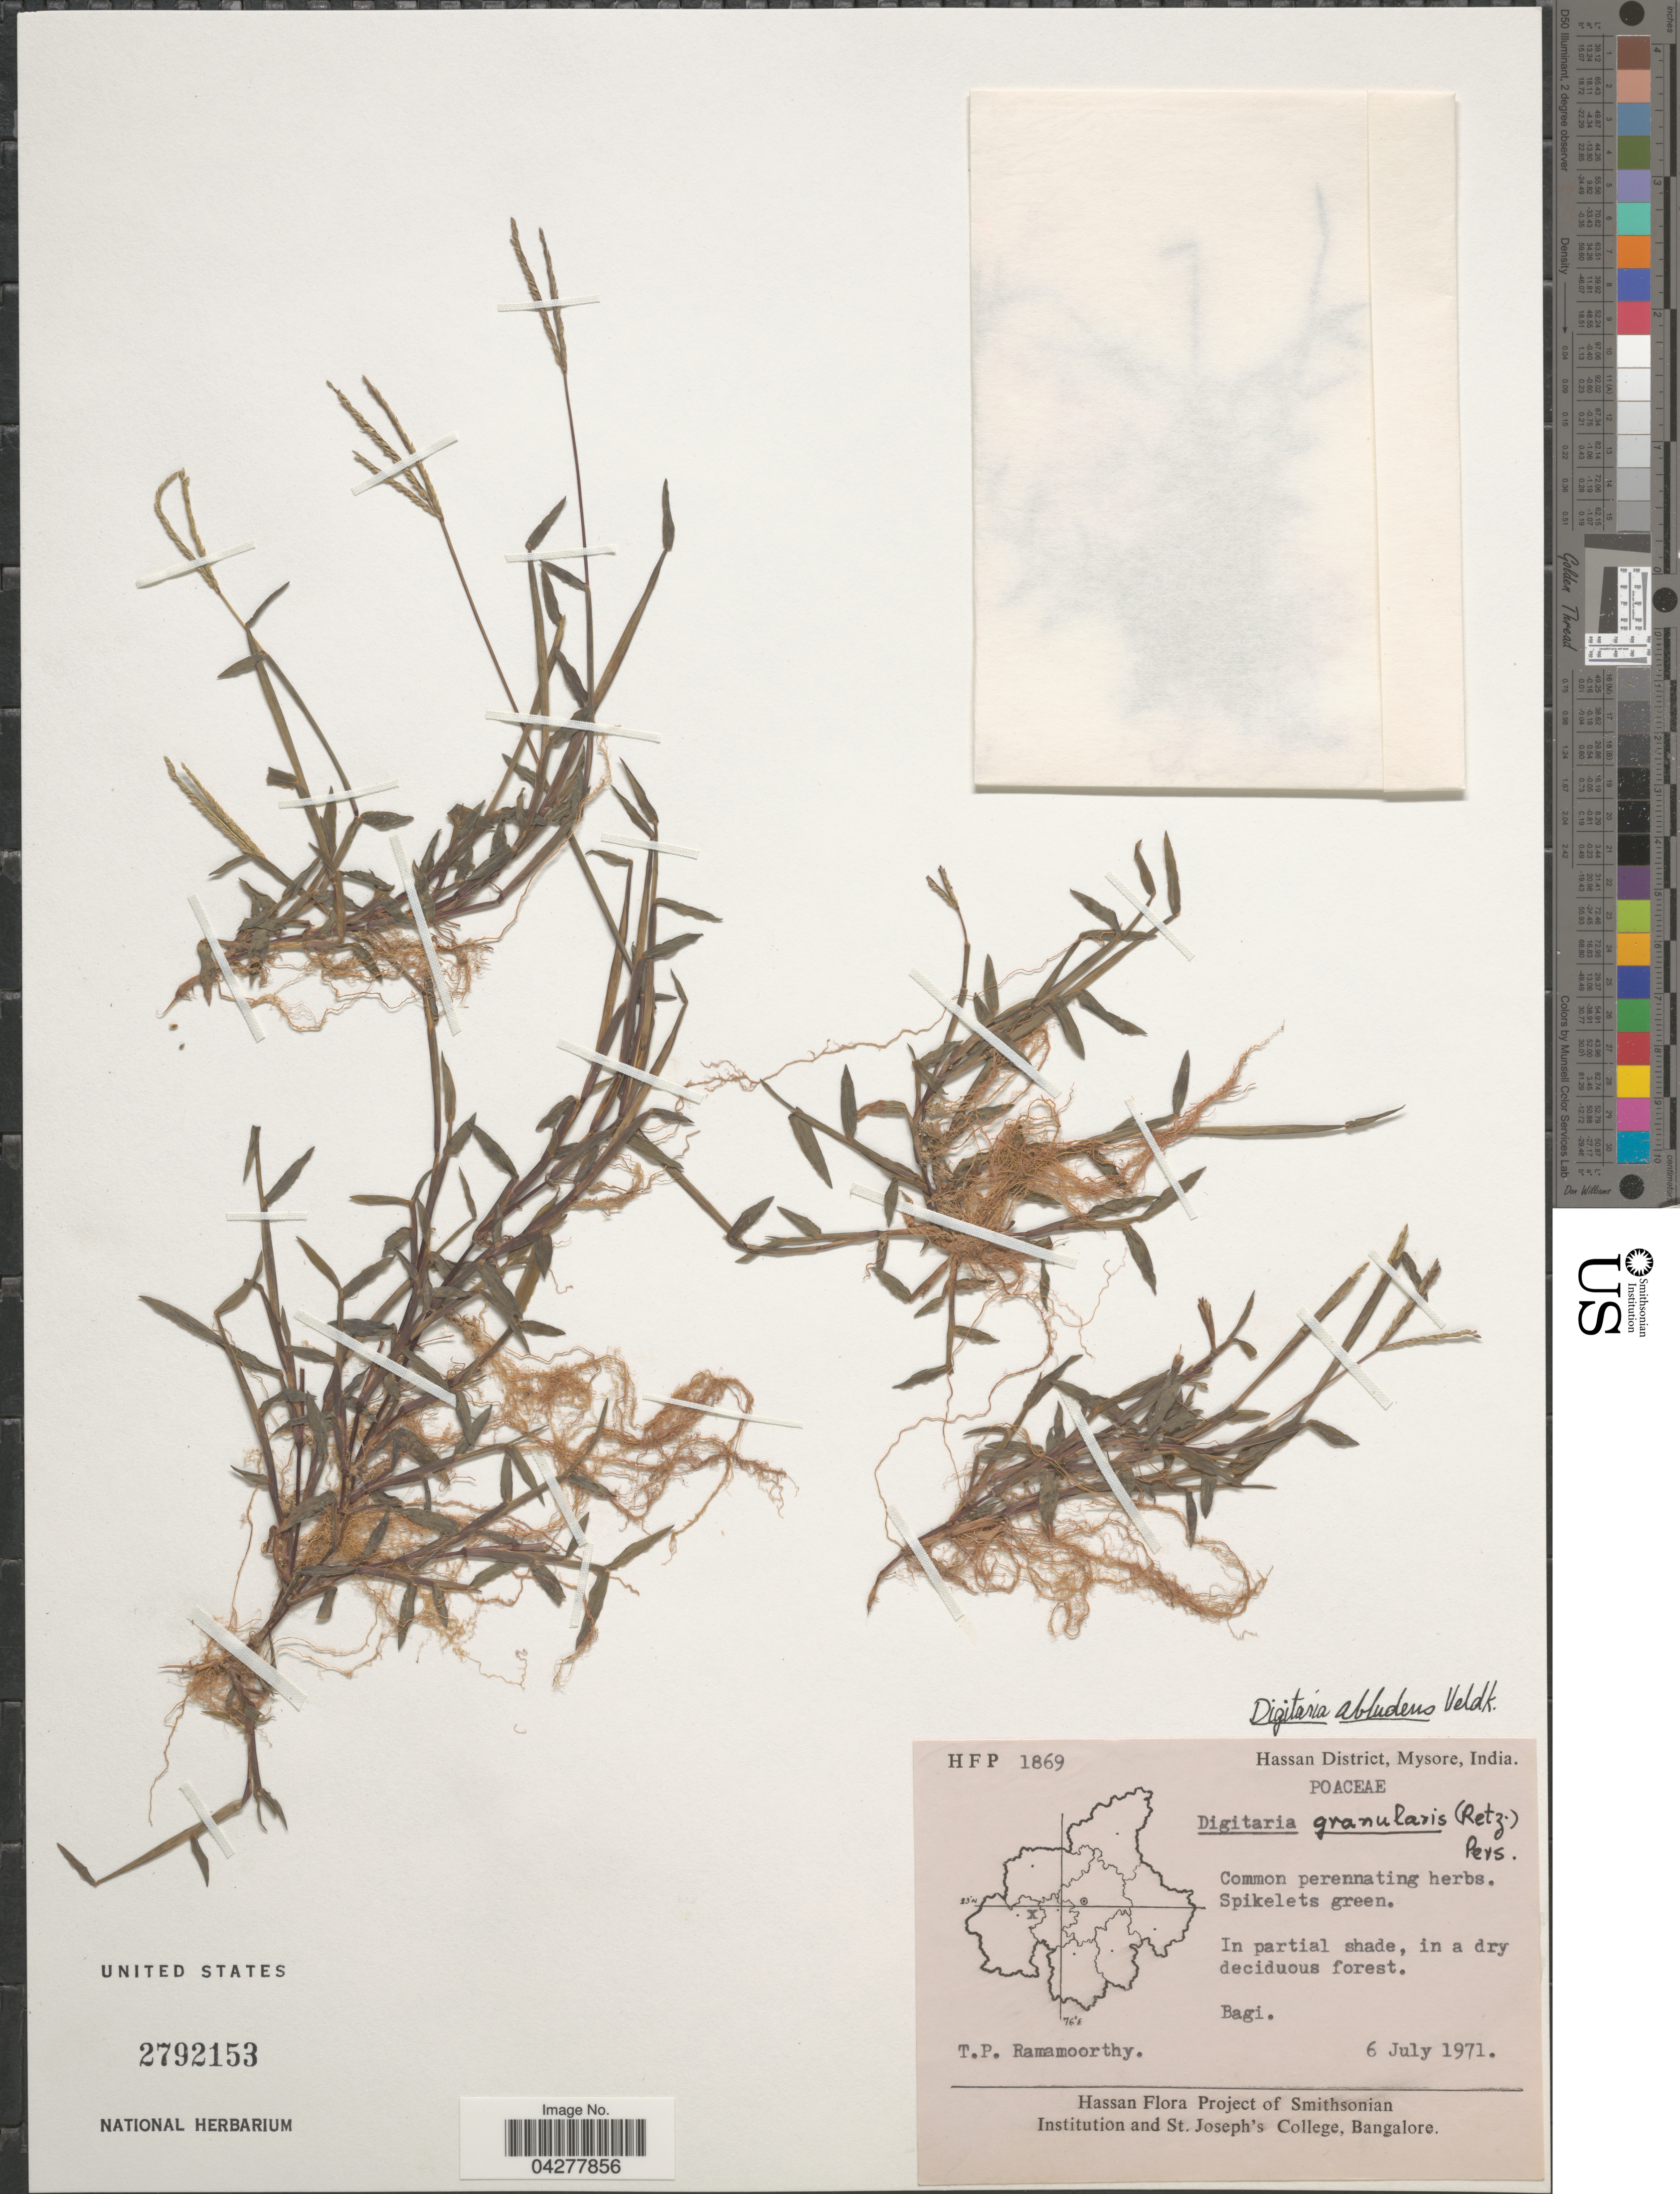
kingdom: Plantae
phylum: Tracheophyta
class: Liliopsida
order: Poales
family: Poaceae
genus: Digitaria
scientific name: Digitaria abludens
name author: (Roem. & Schult.) Veldkamp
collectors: T. P. Ramamoorthy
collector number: HFP1869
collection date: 1971-07-06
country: India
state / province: Karnataka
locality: Hassan District, Mysore. In partial shade, in a dry deciduous forest. Bagi.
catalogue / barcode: US 2792153